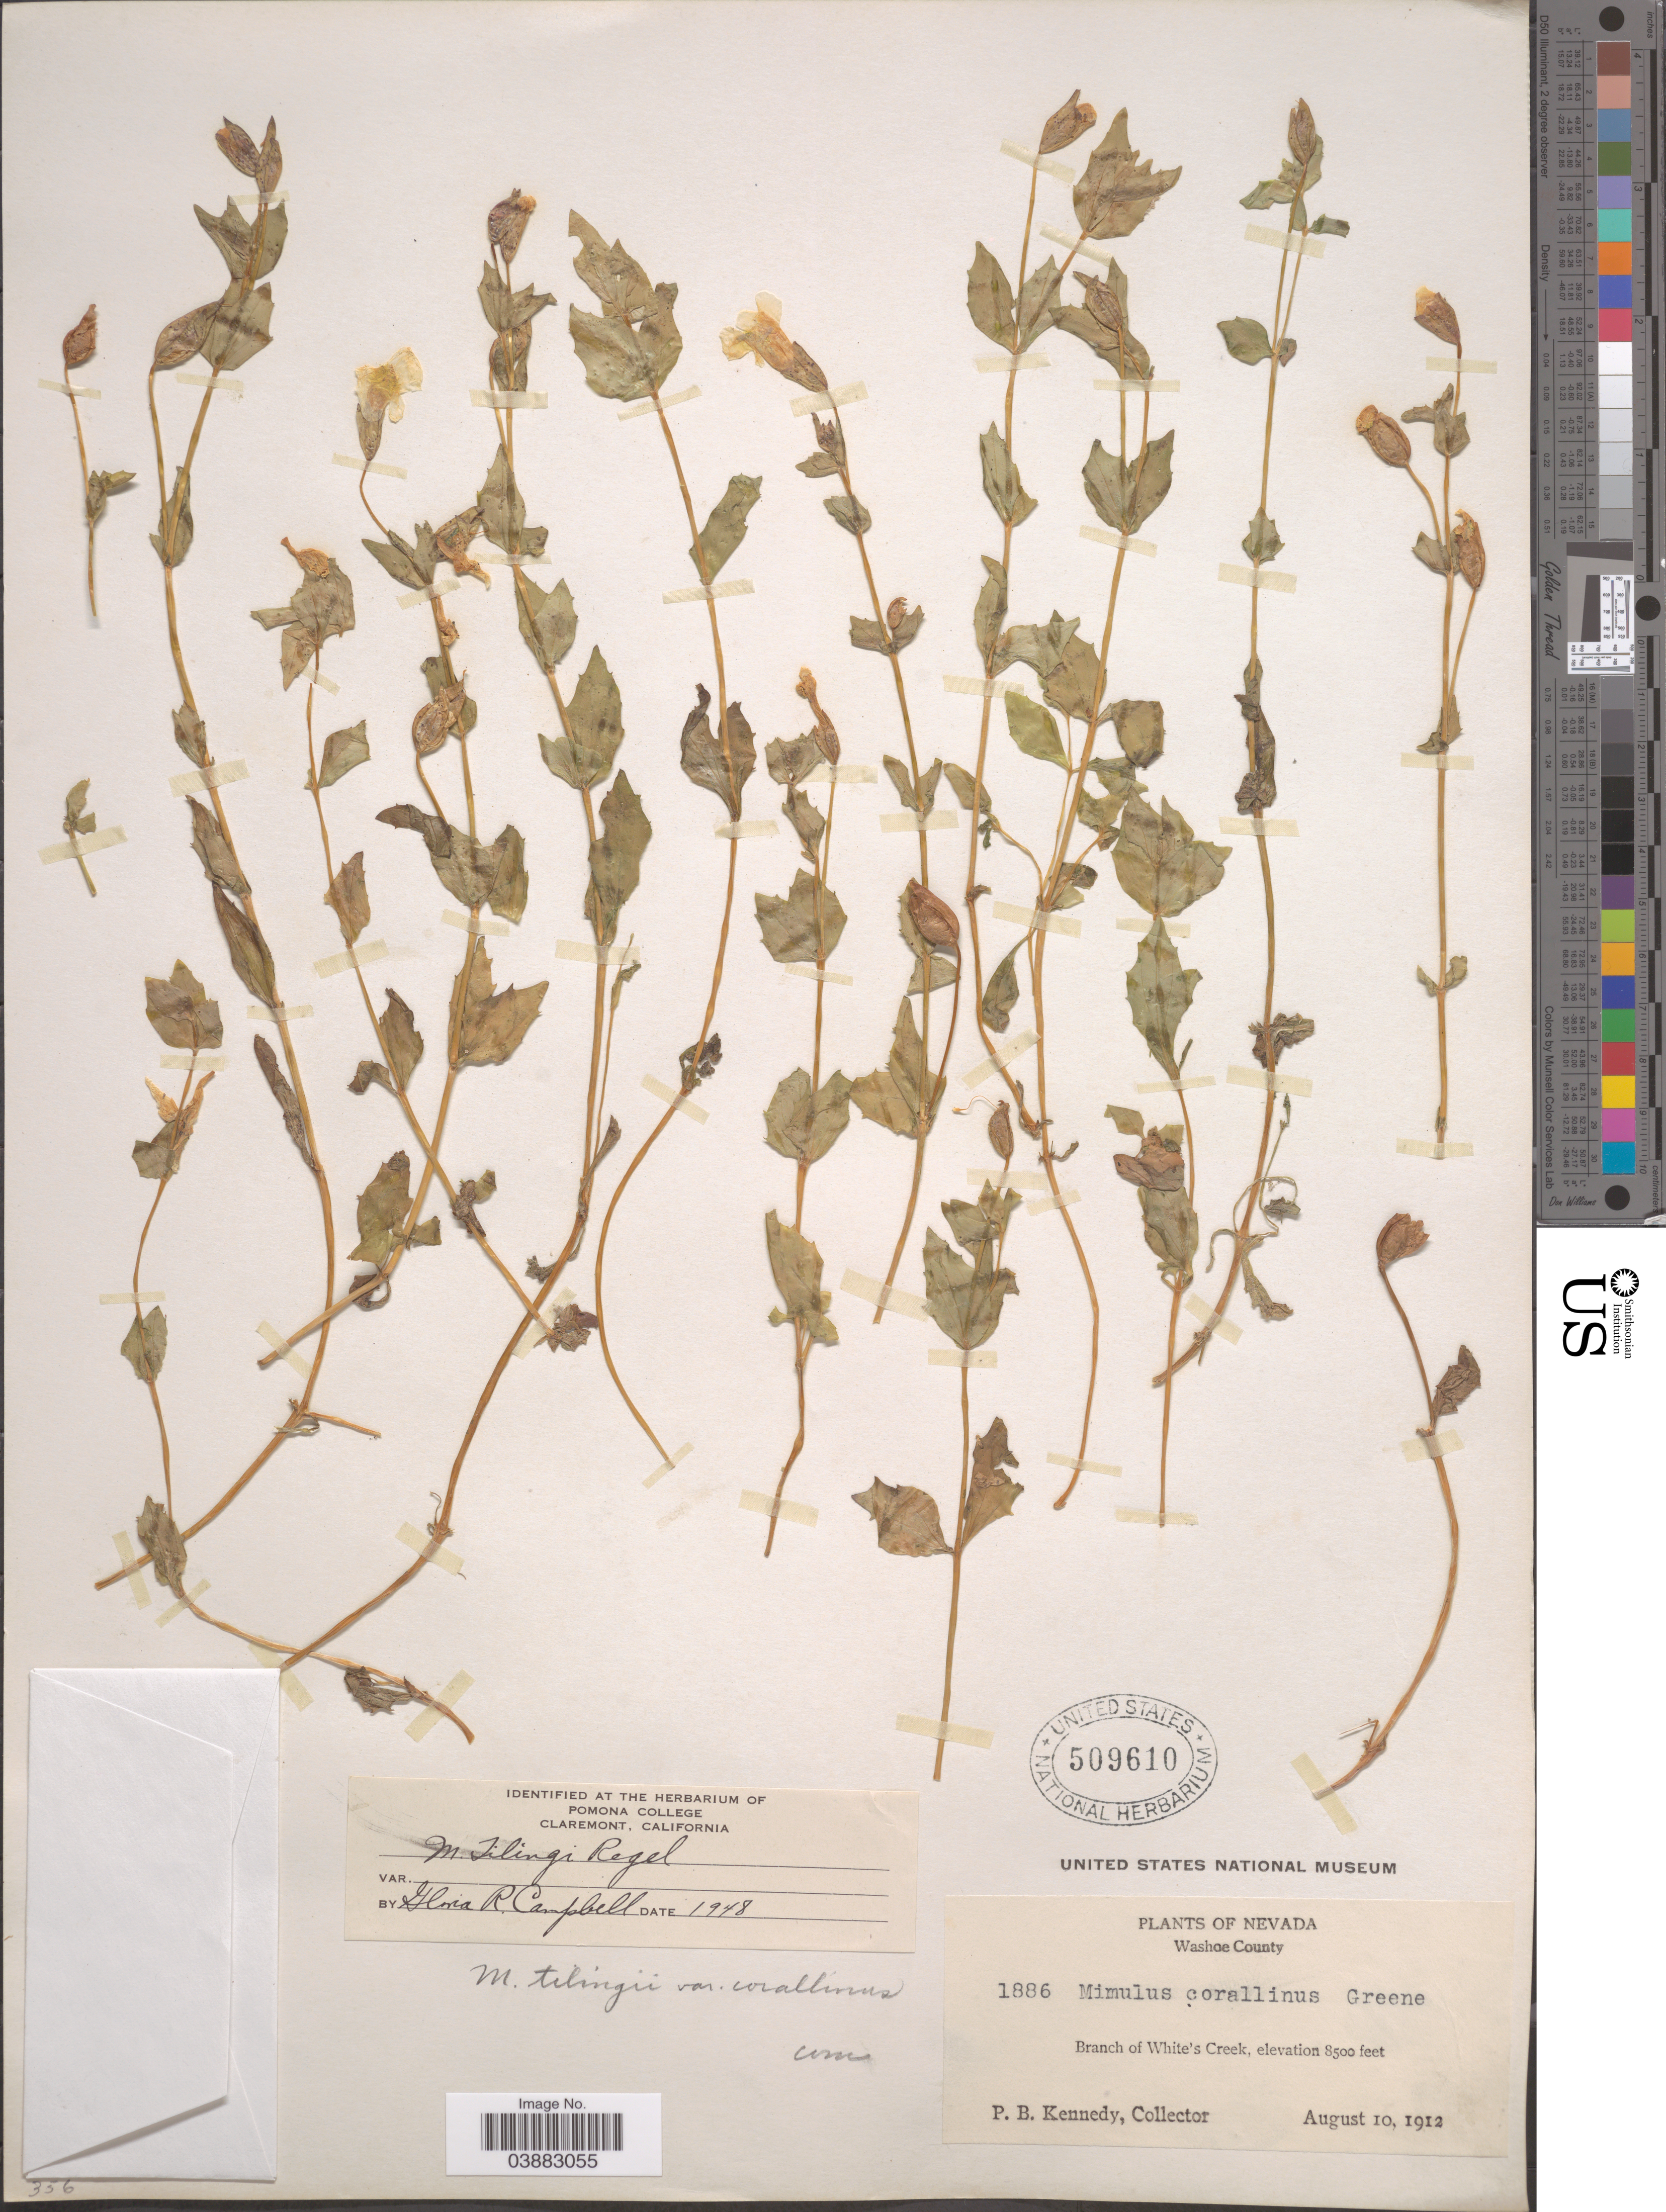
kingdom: Plantae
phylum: Tracheophyta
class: Magnoliopsida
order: Lamiales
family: Phrymaceae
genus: Mimulus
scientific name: Mimulus tilingii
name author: Regel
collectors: P. B. Kennedy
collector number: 1886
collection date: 1912-08-10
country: United States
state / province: Nevada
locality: Washoe County. Branch of White's Creek.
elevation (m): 2591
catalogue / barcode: US 509610